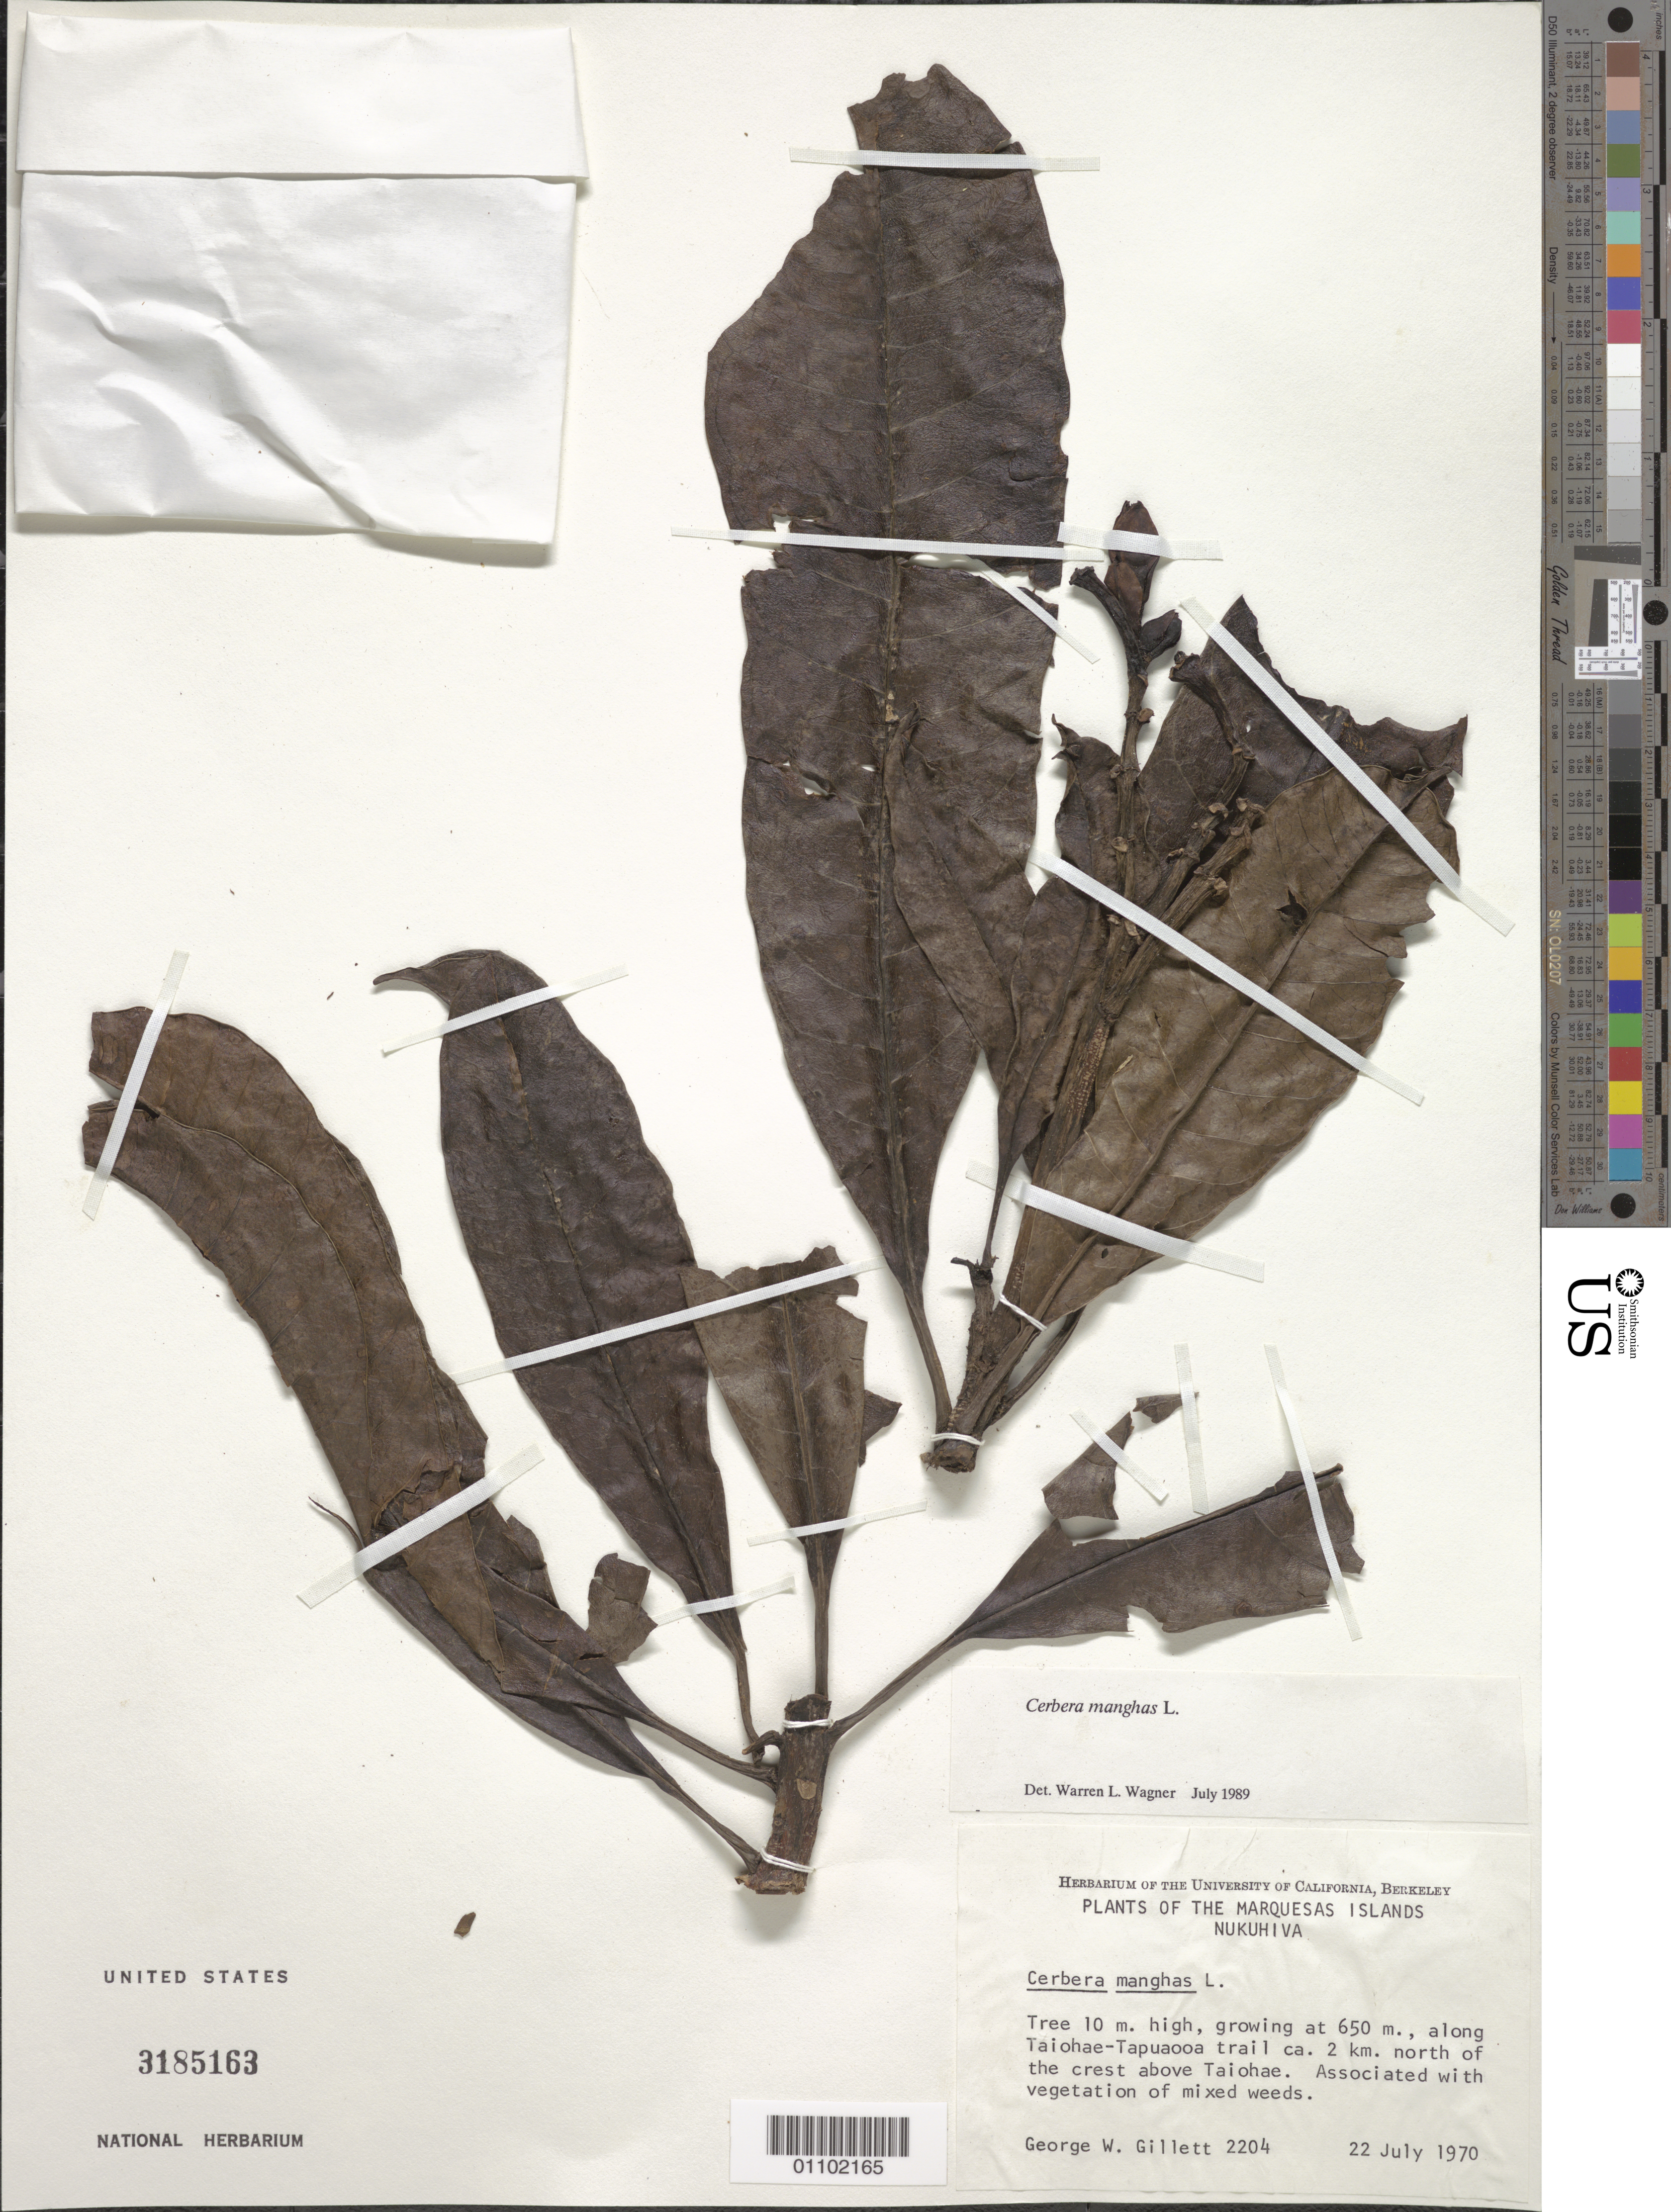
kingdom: Plantae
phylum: Tracheophyta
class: Magnoliopsida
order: Gentianales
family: Apocynaceae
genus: Cerbera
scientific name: Cerbera manghas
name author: L.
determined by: Wagner, W. L., (BOT), Smithsonian Institution - National Museum of Natural History (UNITED STATES)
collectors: G. Gillett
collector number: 2204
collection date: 1970-07-22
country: French Polynesia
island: Nuku Hiva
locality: Taiohae-Tapuaooa Trail, ca. 2 km N of crest above Taiohae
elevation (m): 650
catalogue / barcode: US 3185163